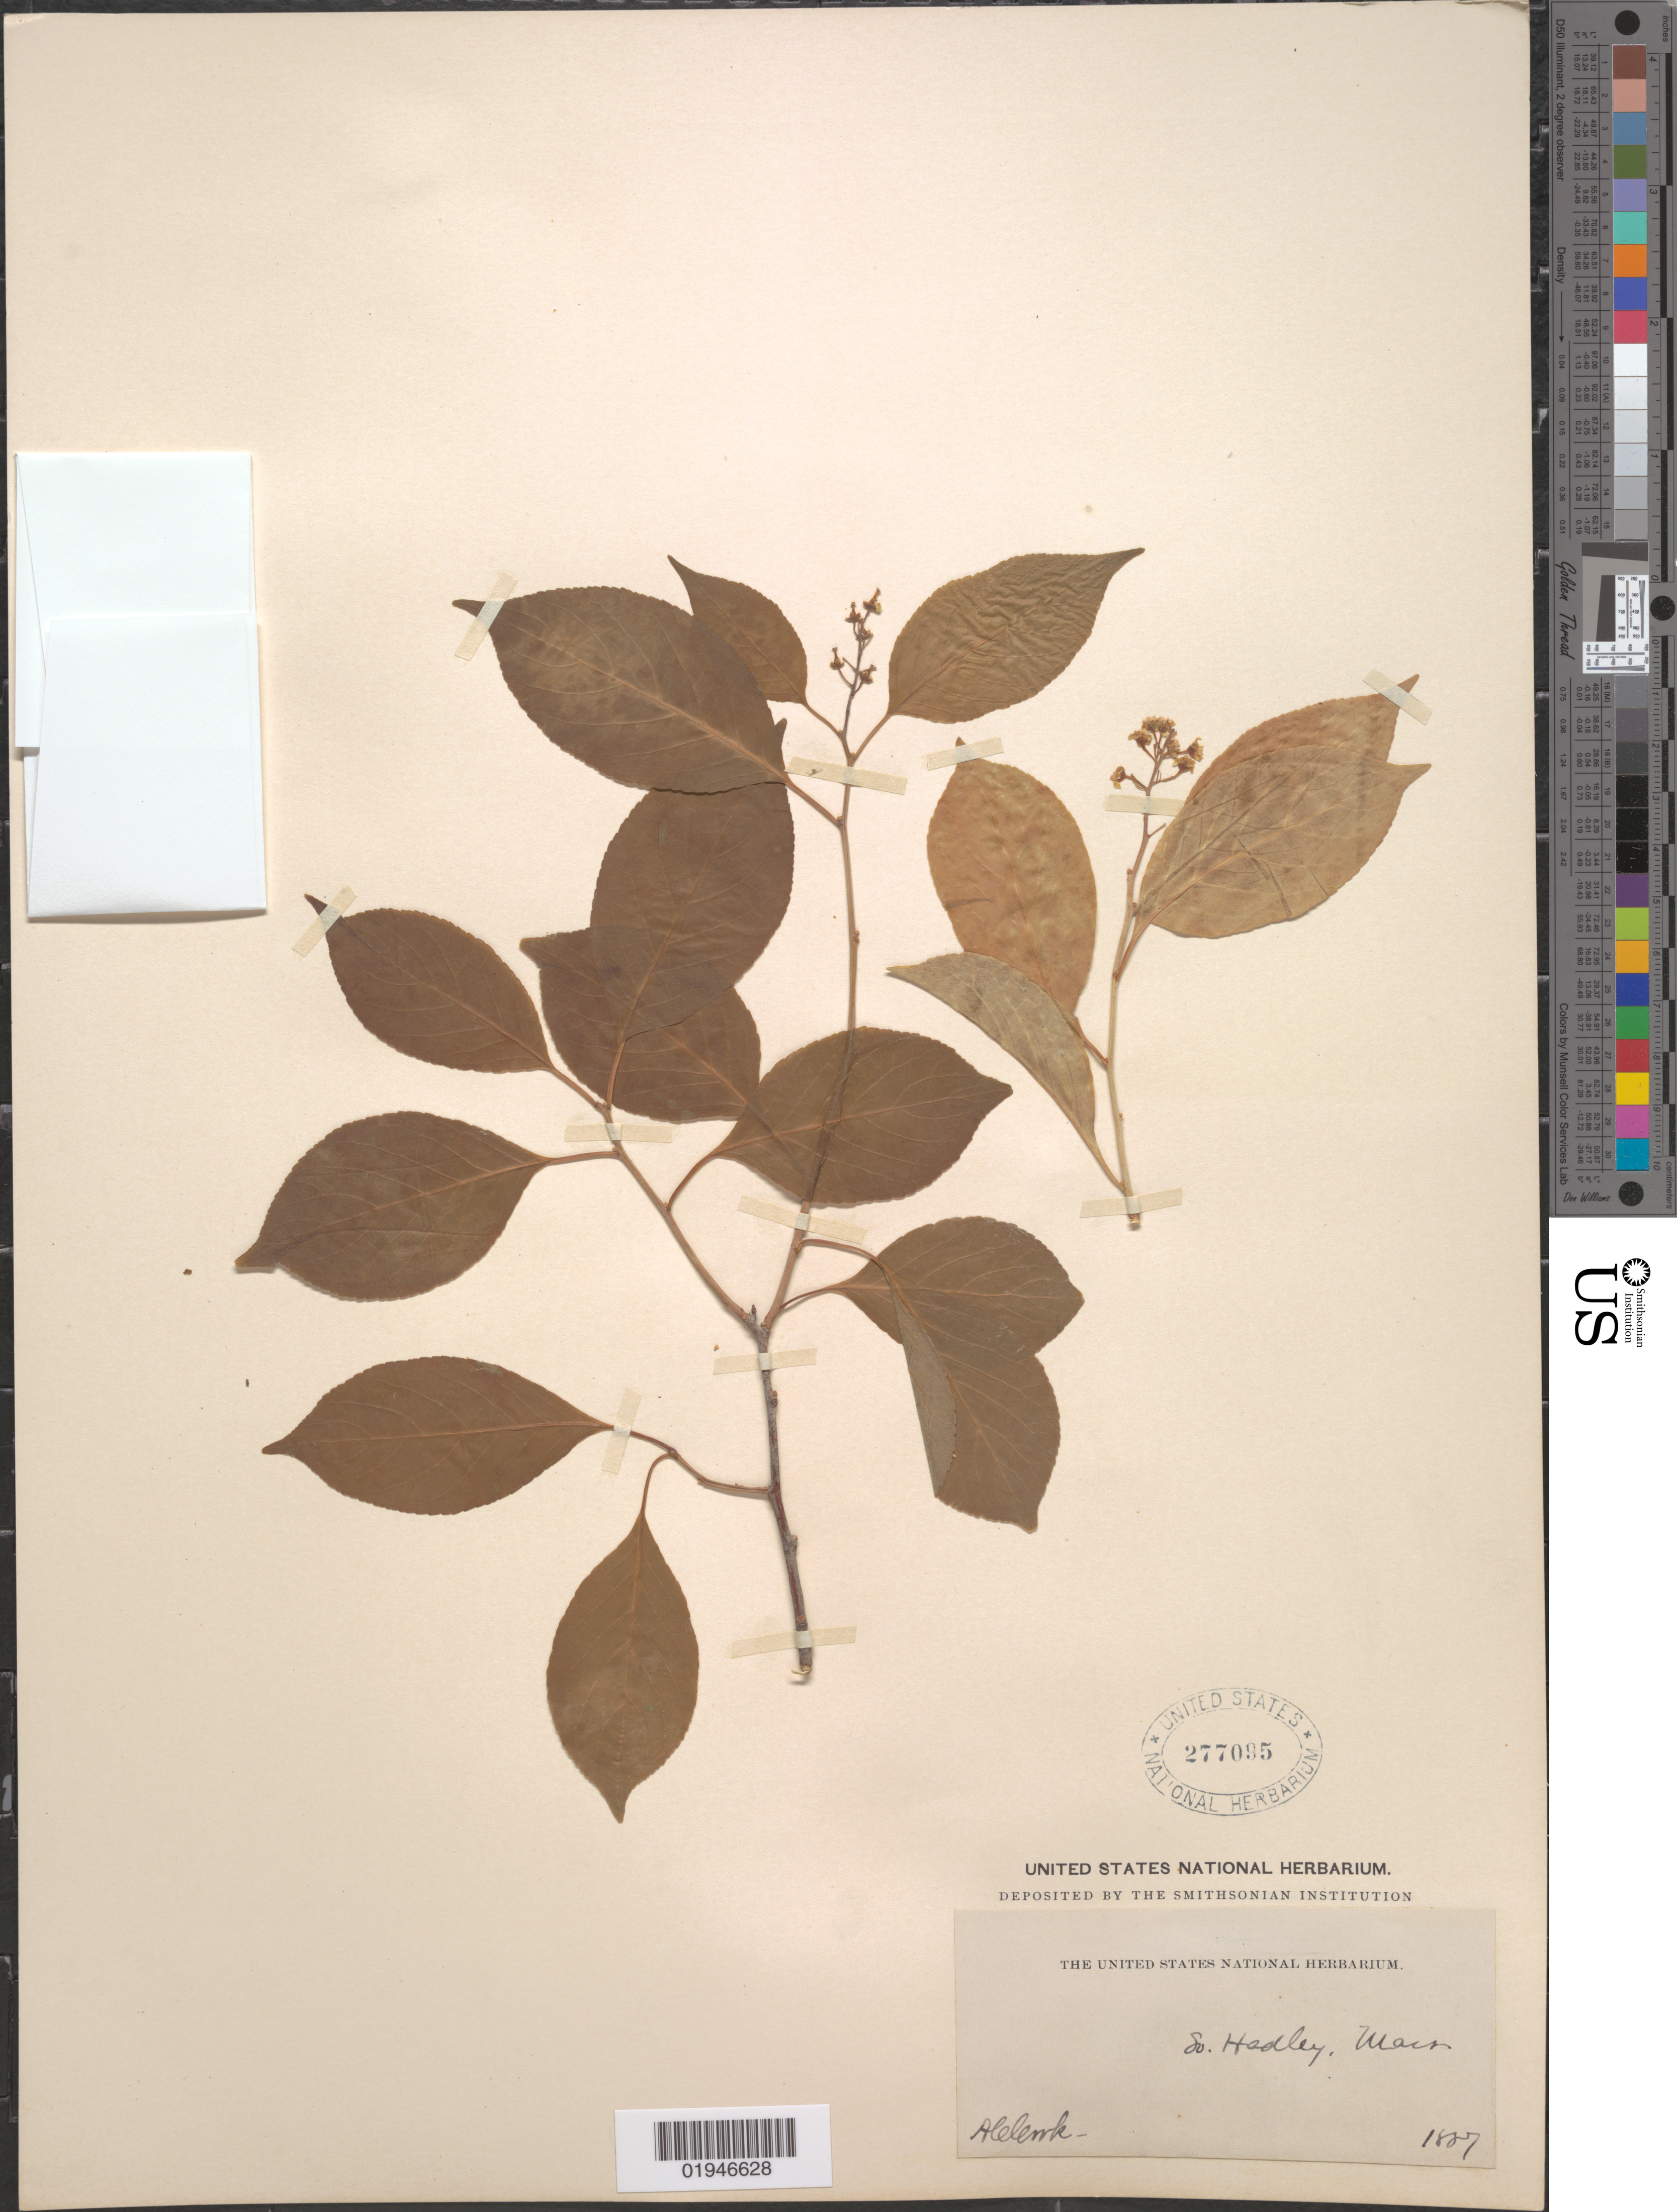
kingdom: Plantae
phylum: Tracheophyta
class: Magnoliopsida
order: Celastrales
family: Celastraceae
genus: Euonymus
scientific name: Euonymus atropurpureus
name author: Jacq.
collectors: A. Cook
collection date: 1887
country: United States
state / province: Massachusetts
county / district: Hampshire County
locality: So. Hadley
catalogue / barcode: US 277095